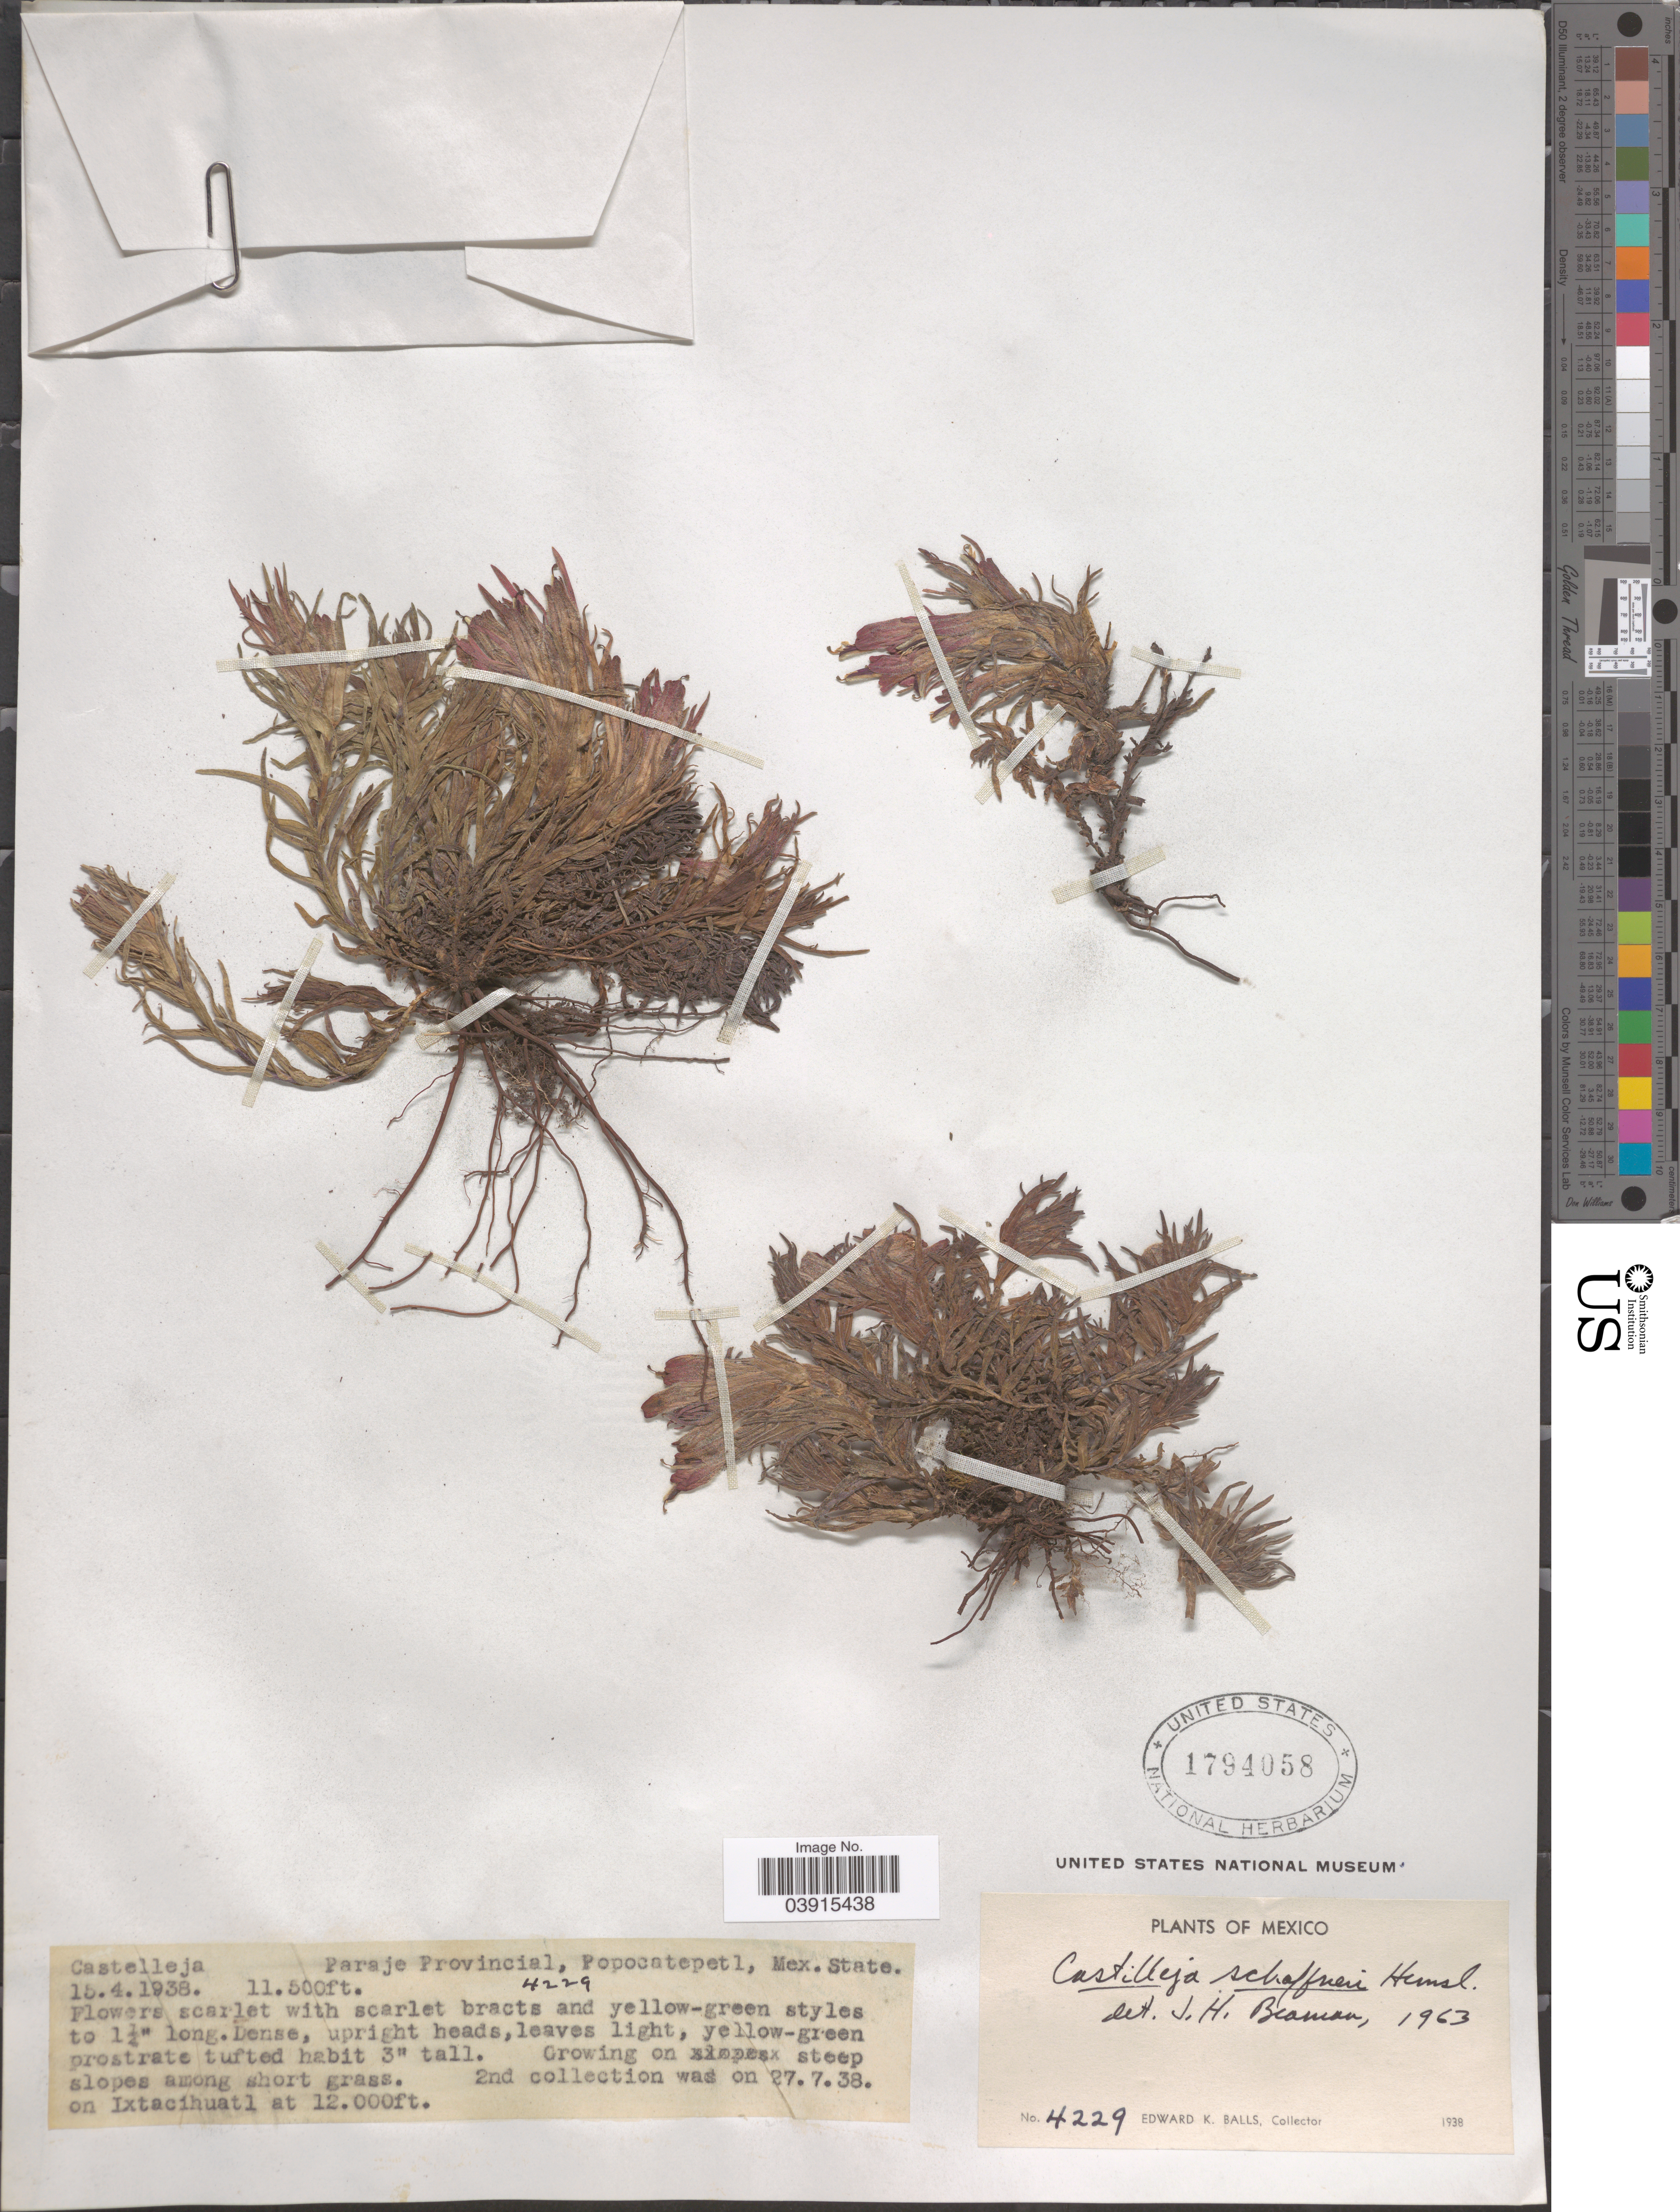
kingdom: Plantae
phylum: Tracheophyta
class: Magnoliopsida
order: Lamiales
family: Orobanchaceae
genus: Castilleja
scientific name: Castilleja schaffneri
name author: Hemsl.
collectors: E. K. Balls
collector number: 4229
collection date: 1938-04-15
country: Mexico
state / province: México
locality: Paraje Provincial, Popocatepetl.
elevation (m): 3505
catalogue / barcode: US 1794058